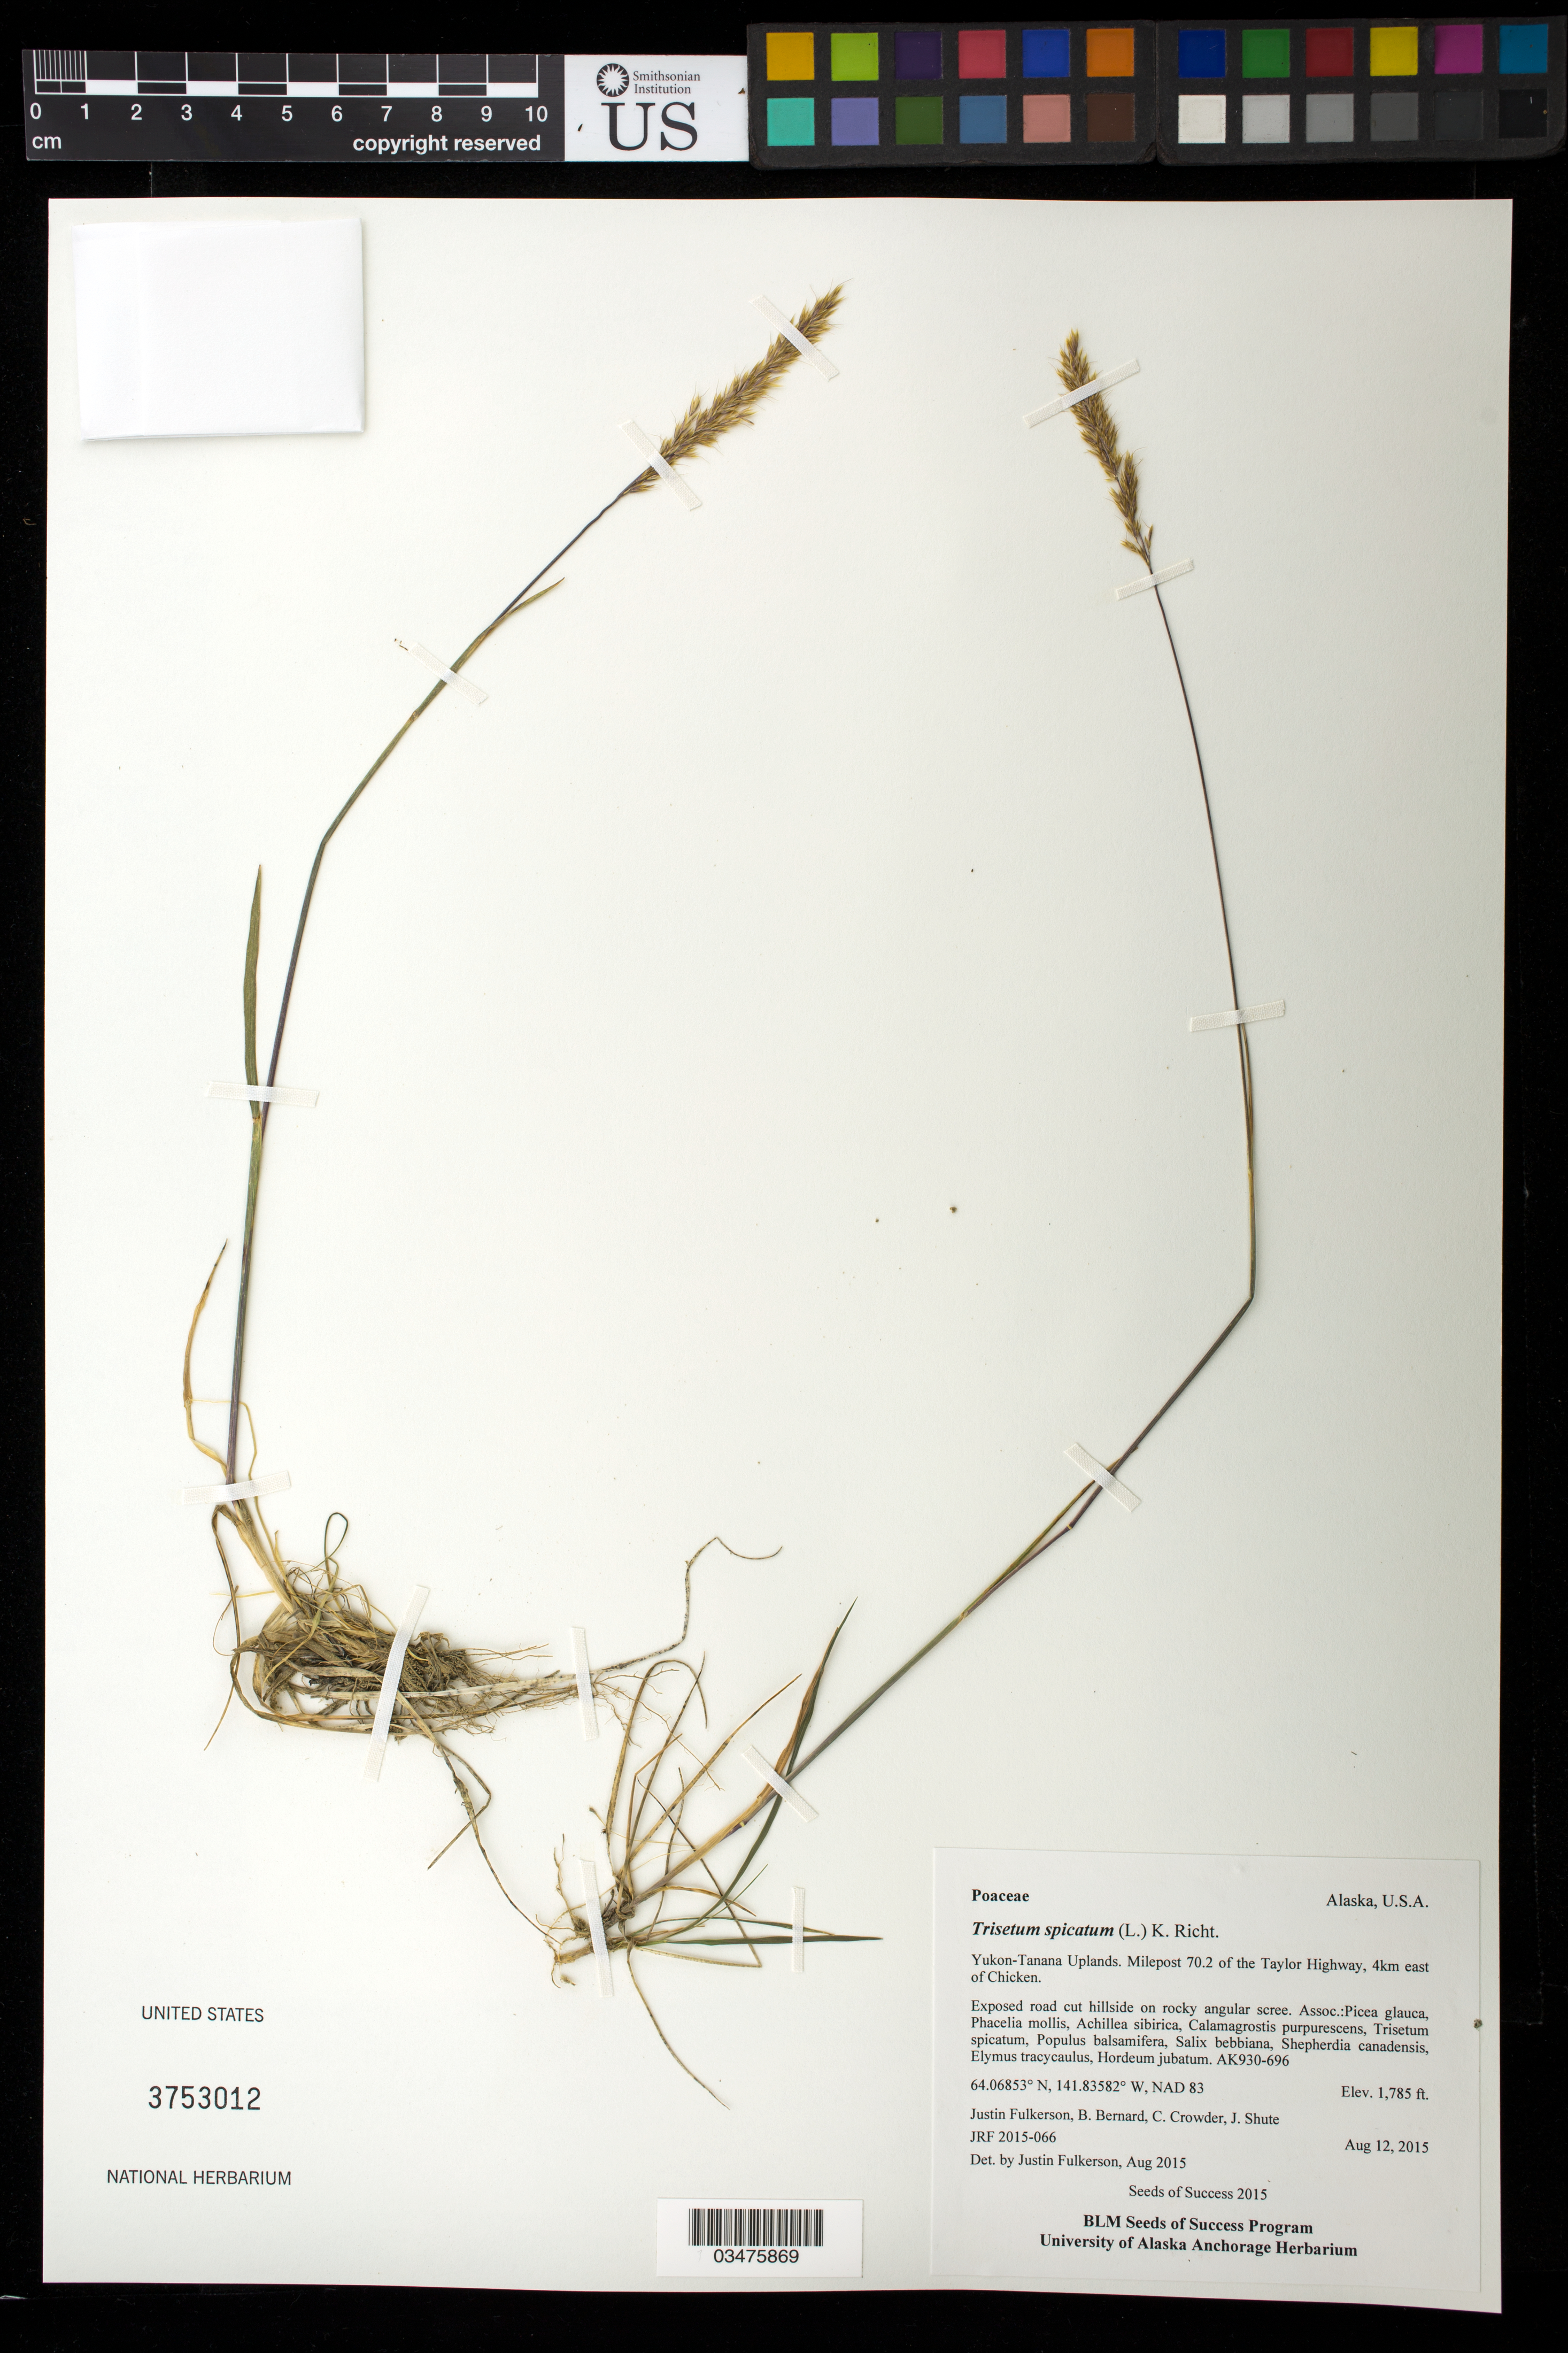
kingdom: Plantae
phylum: Tracheophyta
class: Liliopsida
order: Poales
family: Poaceae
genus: Koeleria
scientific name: Koeleria spicata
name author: (L.) Barberá et al.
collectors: J. Fulkerson, C. Crowder, J. Shute & B. Bernard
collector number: AK930-696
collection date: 2015-08-12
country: United States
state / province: Alaska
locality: Yukon-Tanana Uplands. Milepost 70.2 of the Taylor Hwy, 4 km E of Chicken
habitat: Exposed road cut hillside on rocky angular scree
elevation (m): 544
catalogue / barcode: US 3753012